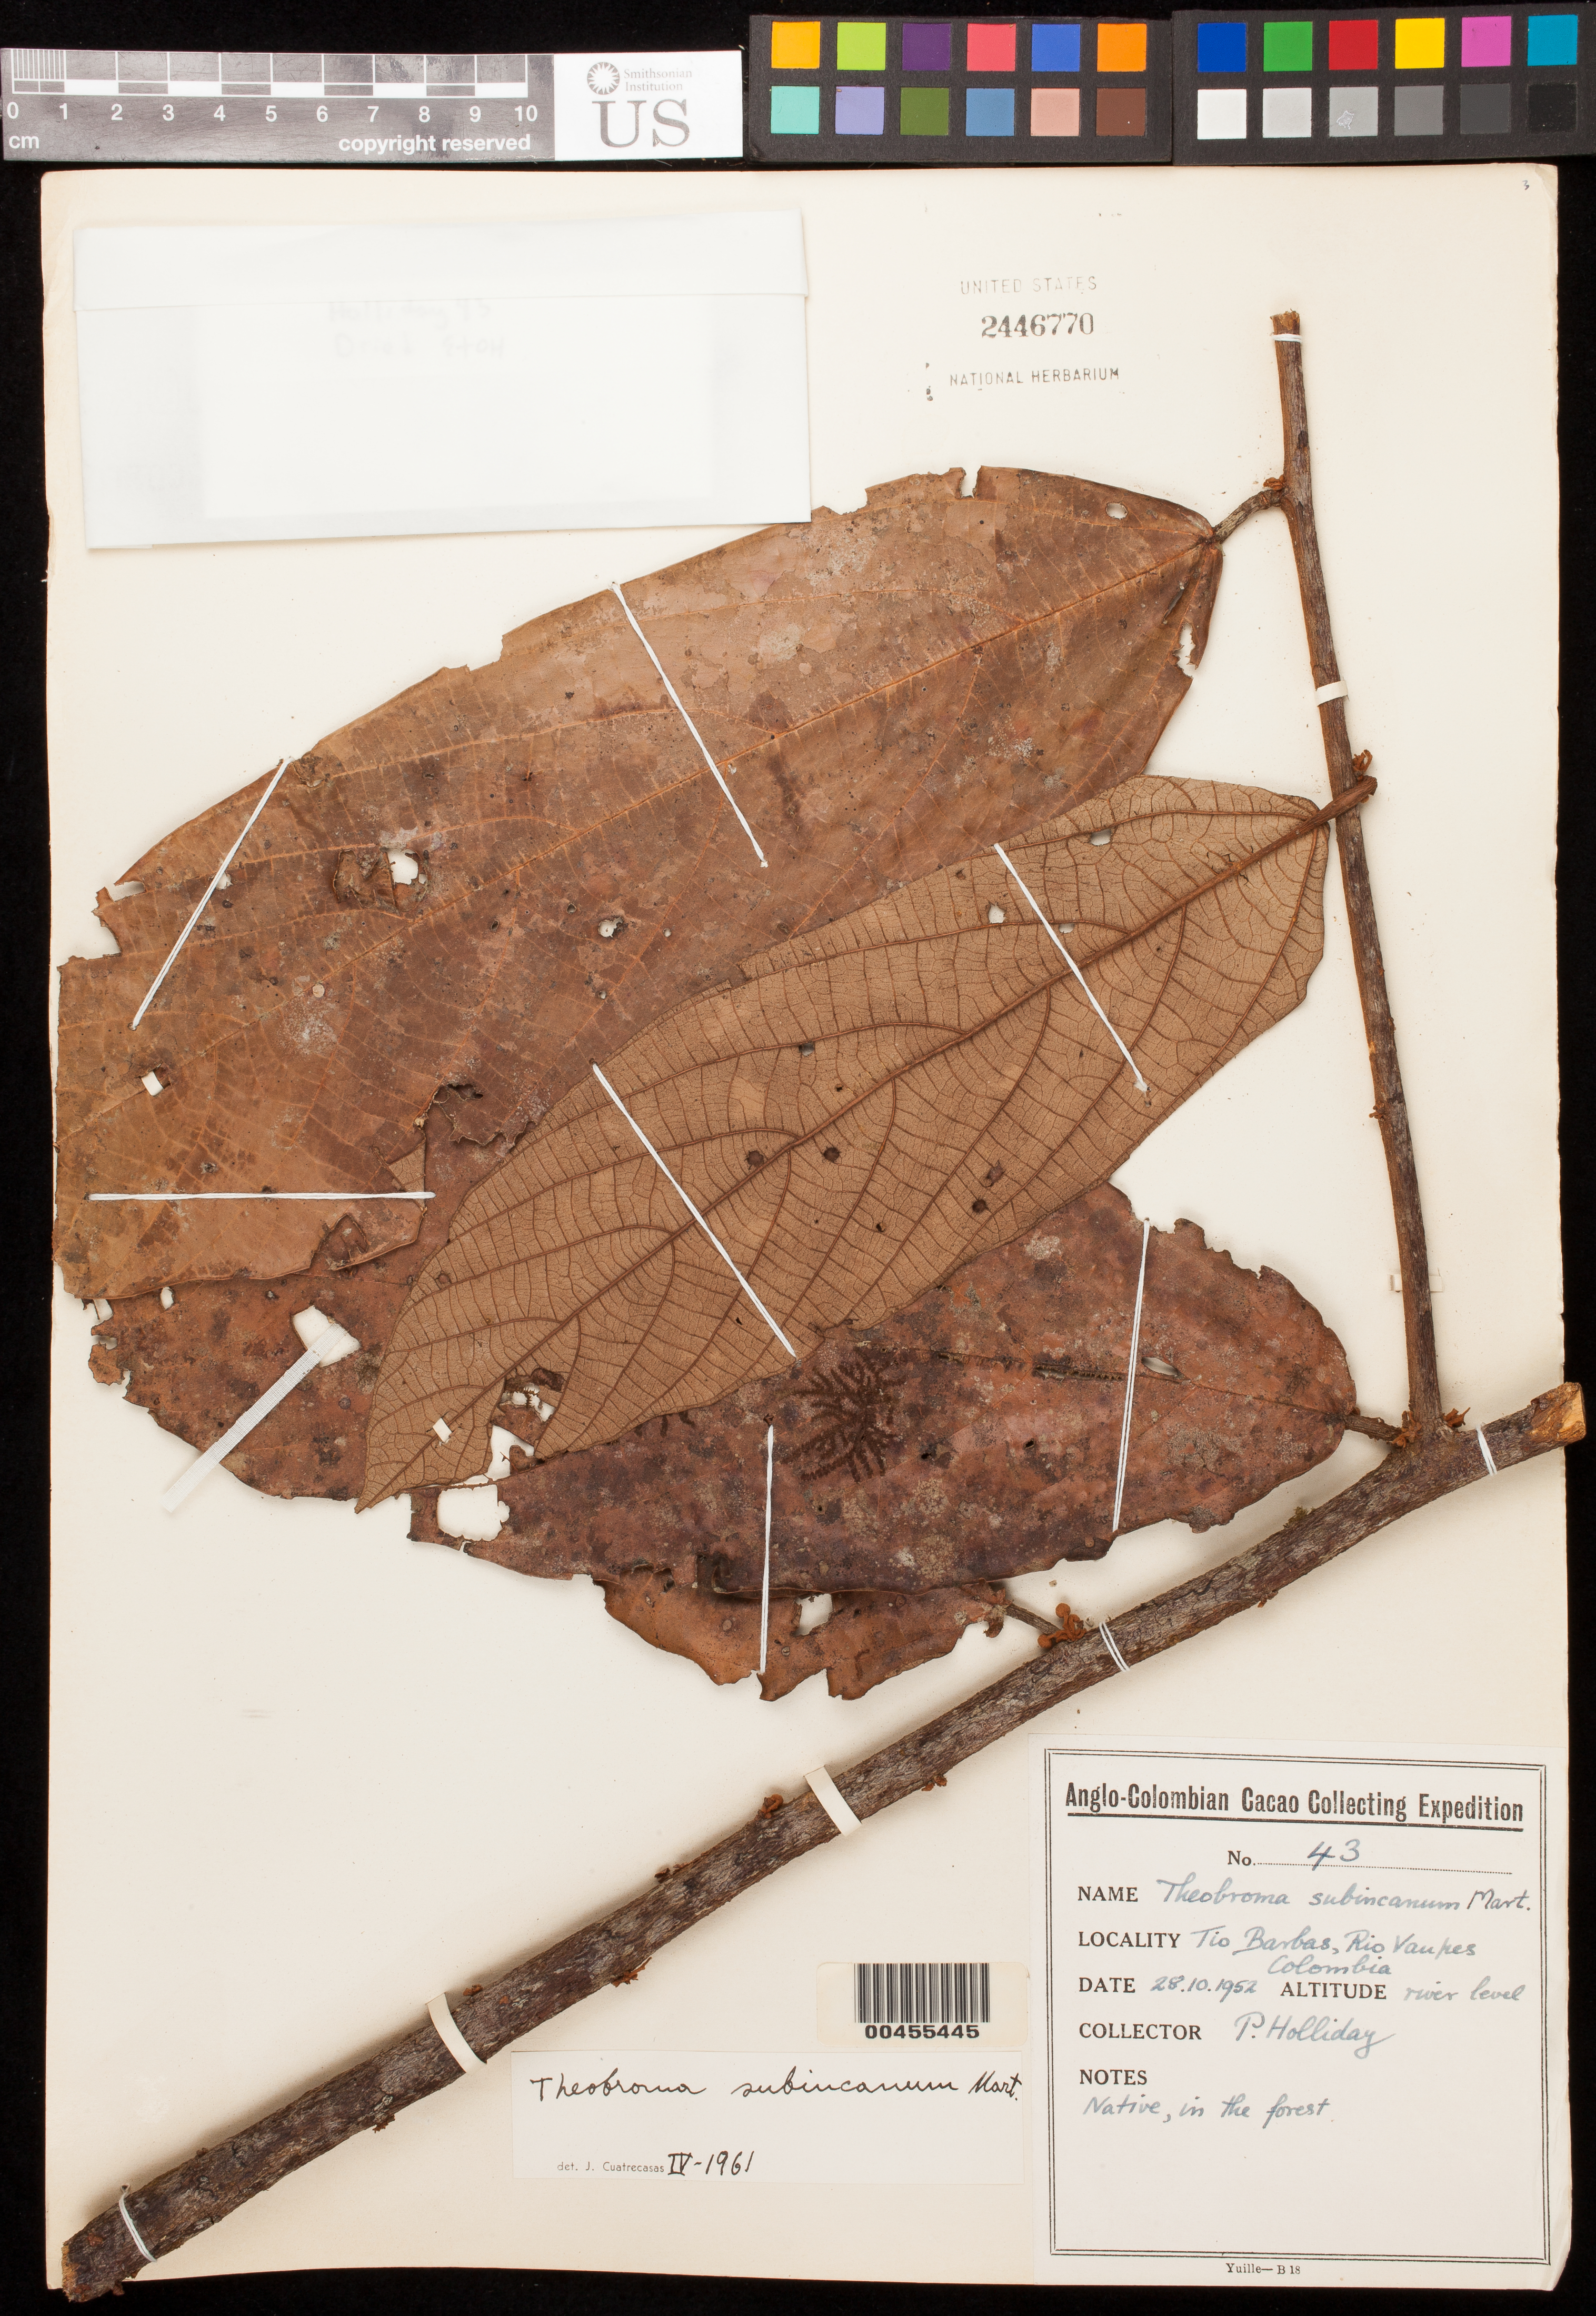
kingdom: Plantae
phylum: Tracheophyta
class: Magnoliopsida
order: Malvales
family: Malvaceae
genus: Theobroma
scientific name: Theobroma subincanum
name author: Mart.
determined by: Cuatrecasas, J.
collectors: P. C. Holliday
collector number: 43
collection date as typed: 28 Oct 1952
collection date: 1952-10-28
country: Colombia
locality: Rio Barbas, Rio Vaupes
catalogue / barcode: US 2446770